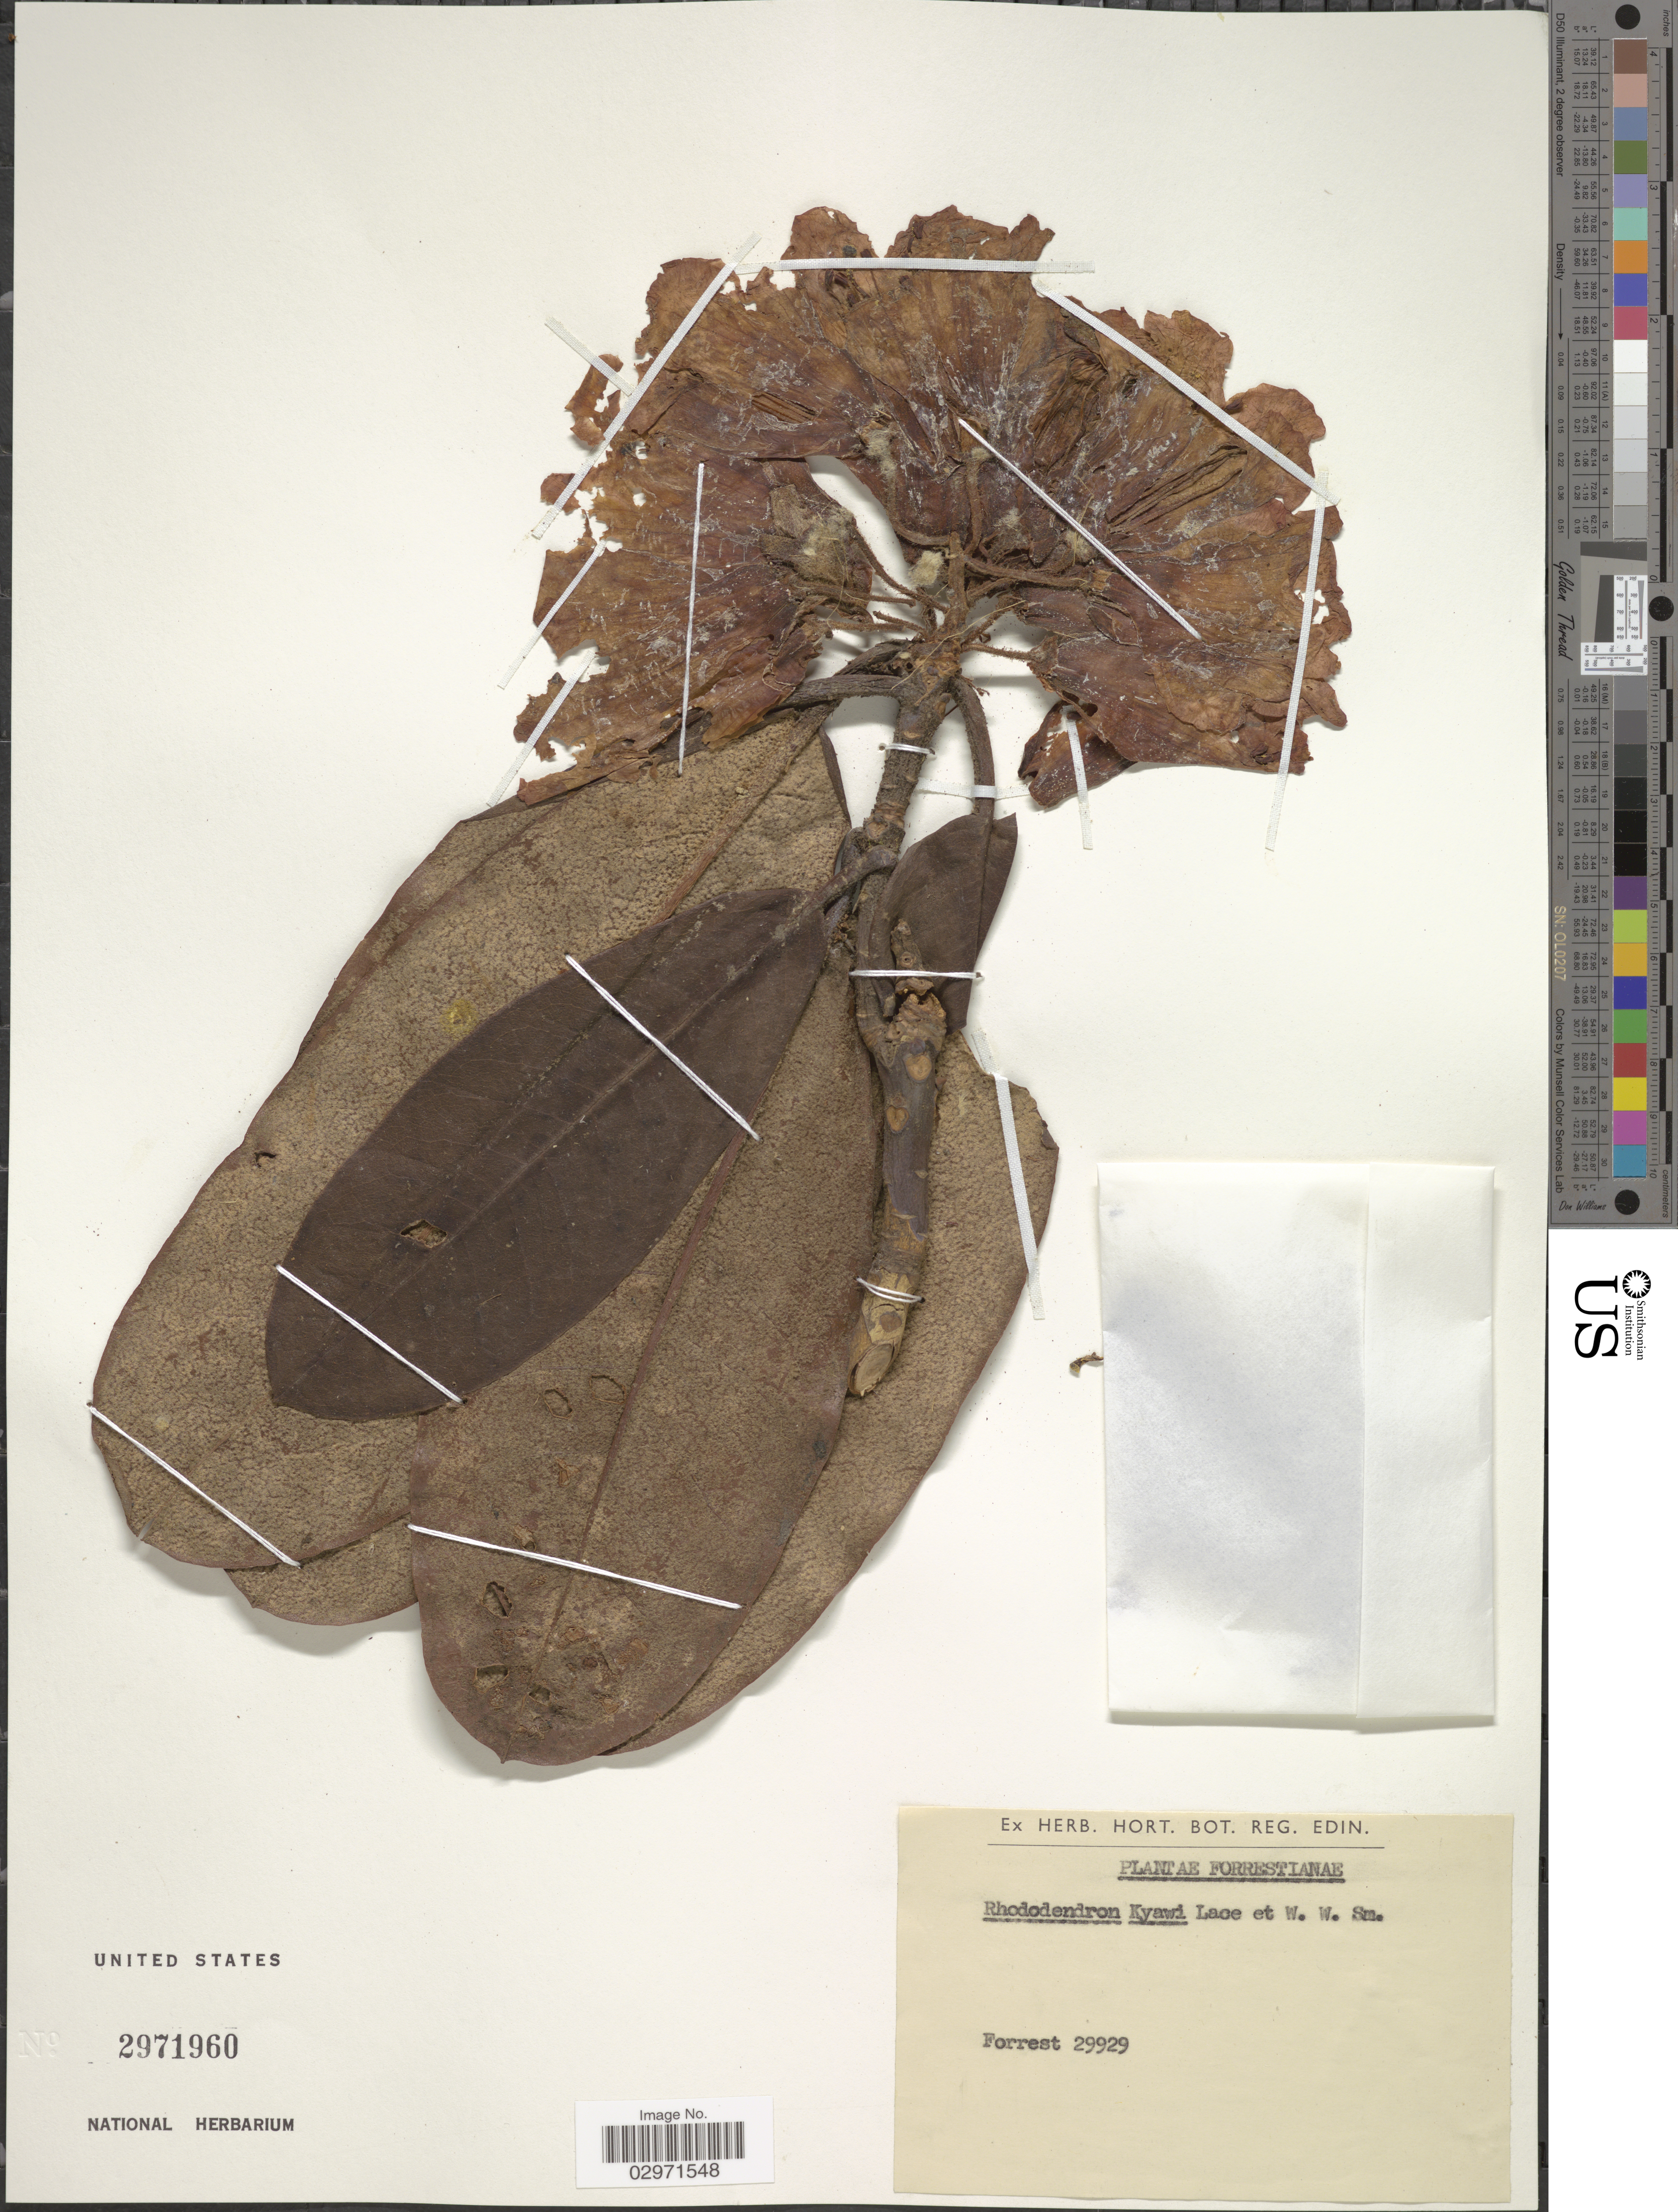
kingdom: Plantae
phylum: Tracheophyta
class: Magnoliopsida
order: Ericales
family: Ericaceae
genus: Rhododendron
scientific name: Rhododendron kyawi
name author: Lace & W.W. Sm.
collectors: -. Forrest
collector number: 29929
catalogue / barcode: US 2971960